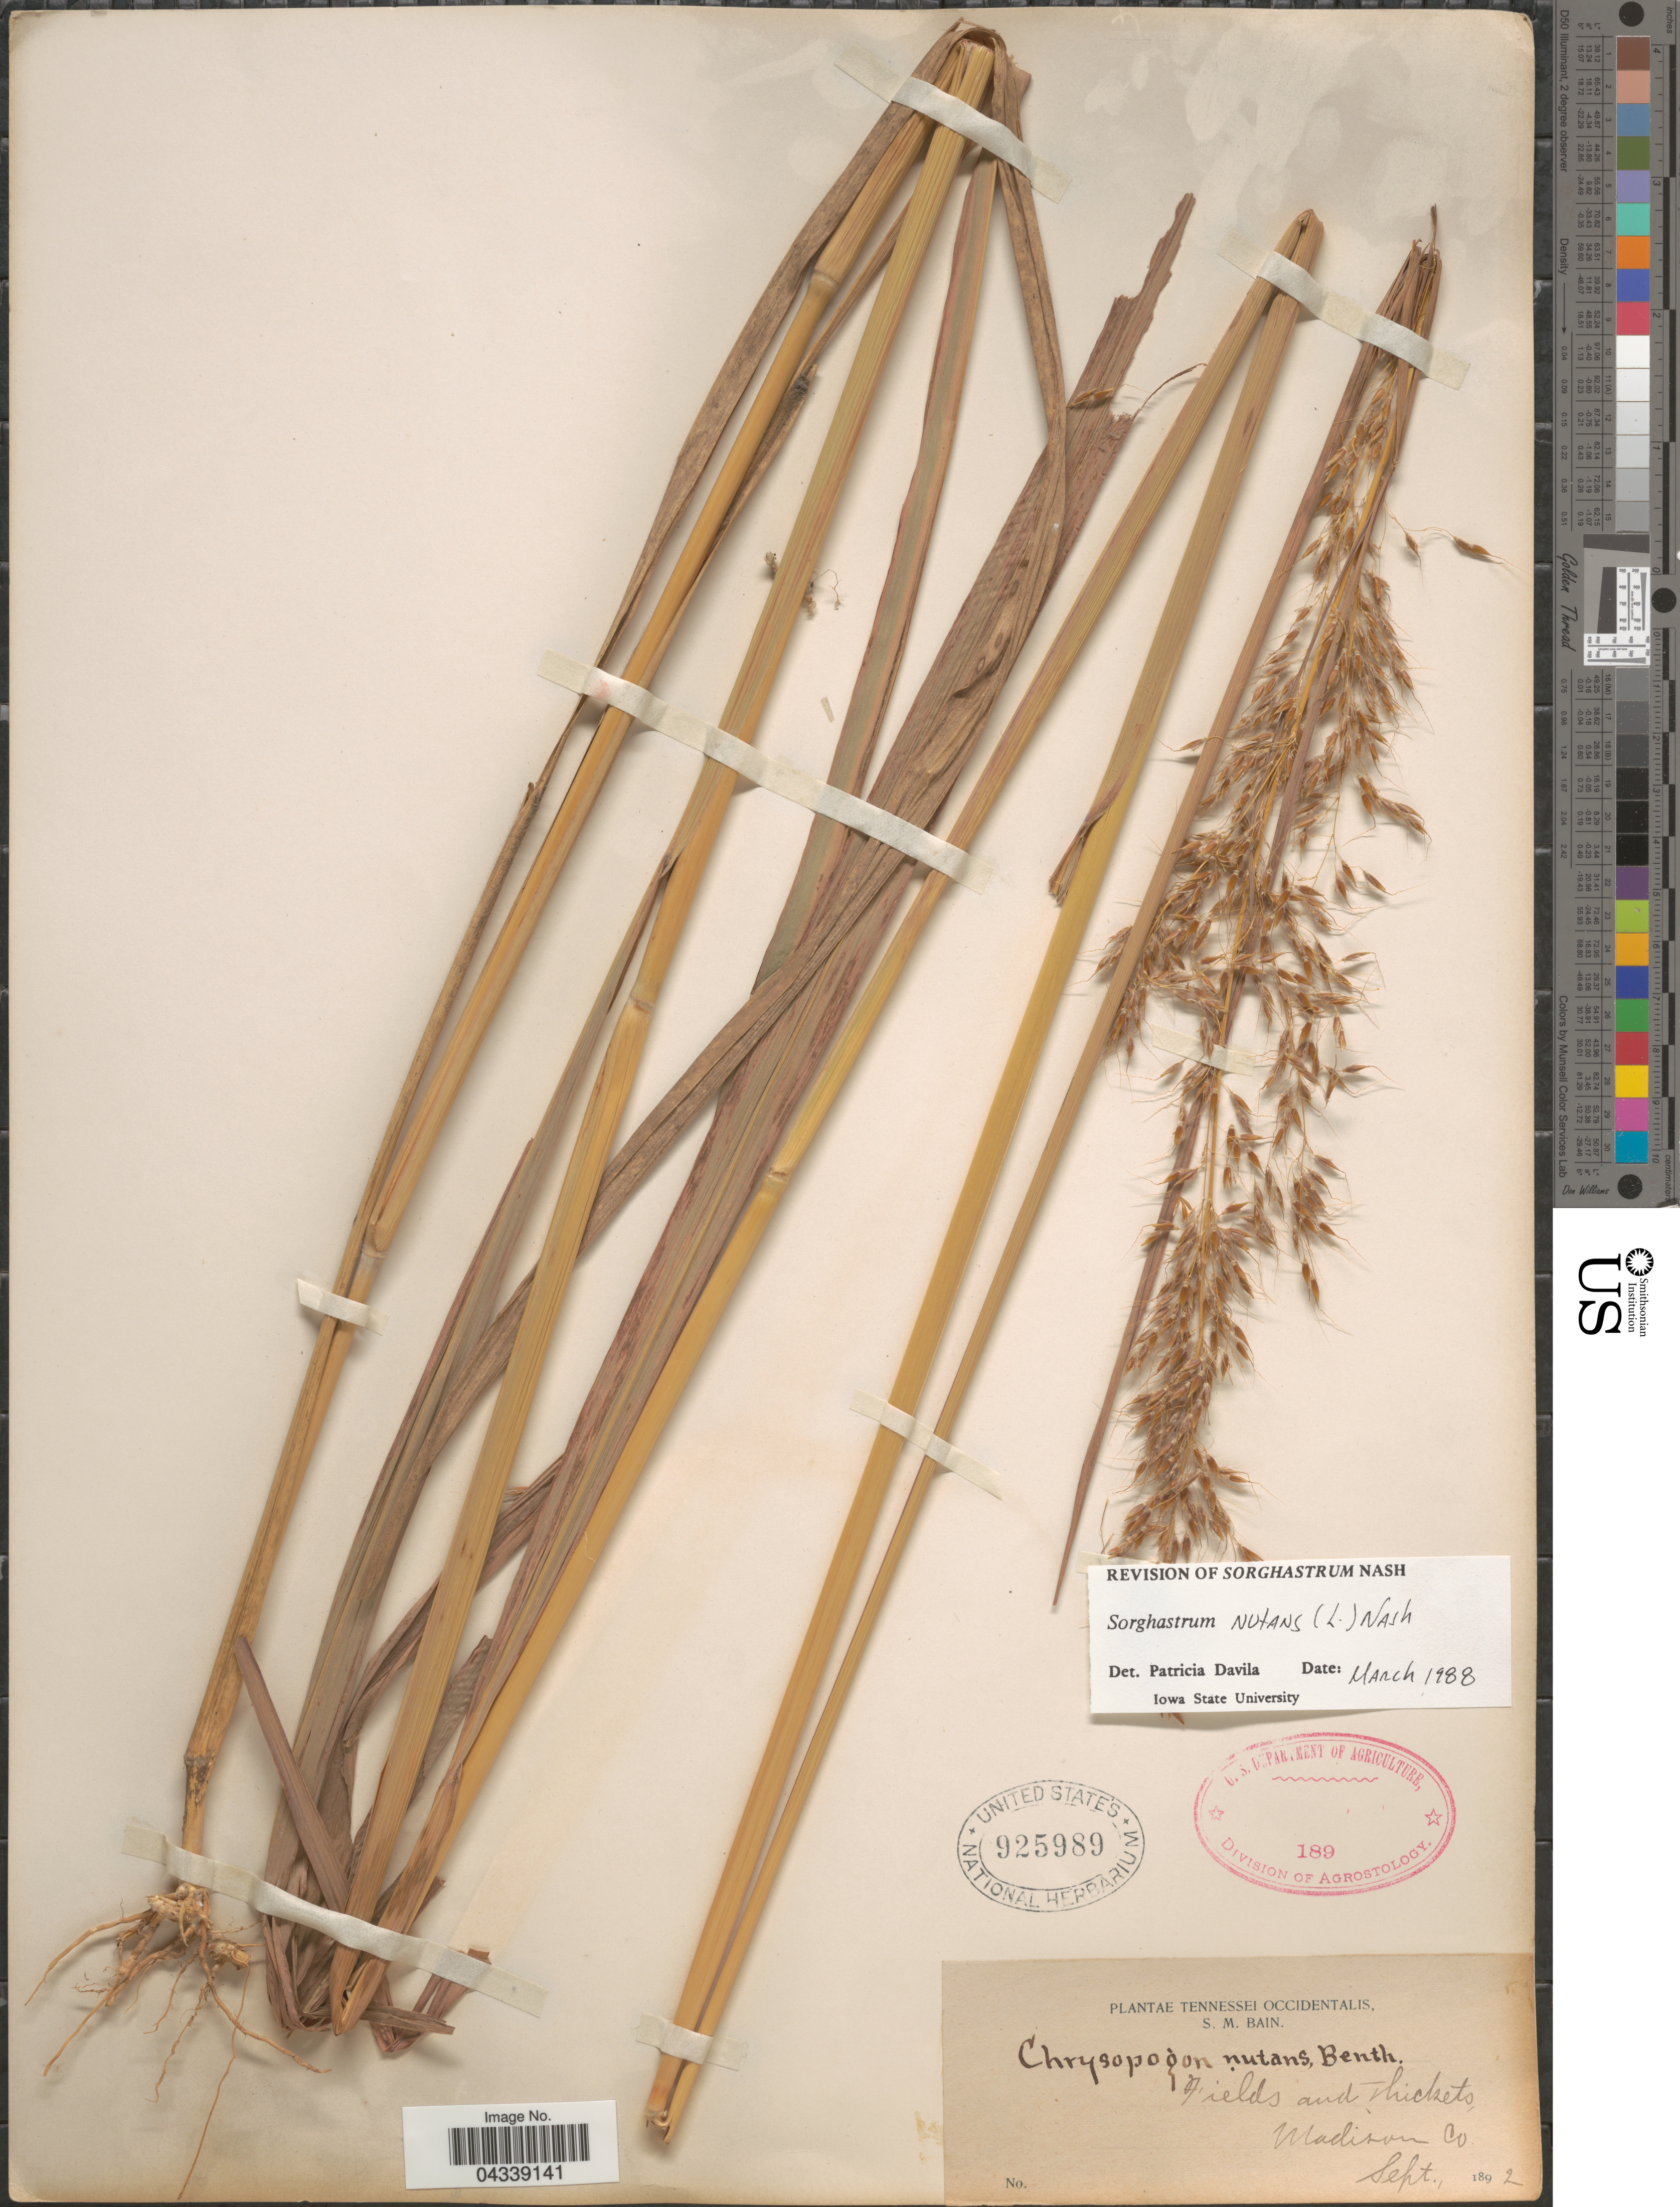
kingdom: Plantae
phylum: Tracheophyta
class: Liliopsida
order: Poales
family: Poaceae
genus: Sorghastrum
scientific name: Sorghastrum nutans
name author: (L.) Nash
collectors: S. M. Bain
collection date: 1892-09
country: United States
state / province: Tennessee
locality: Tennessei Occidentalis. Fields and thickets Madison Co.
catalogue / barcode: US 925989